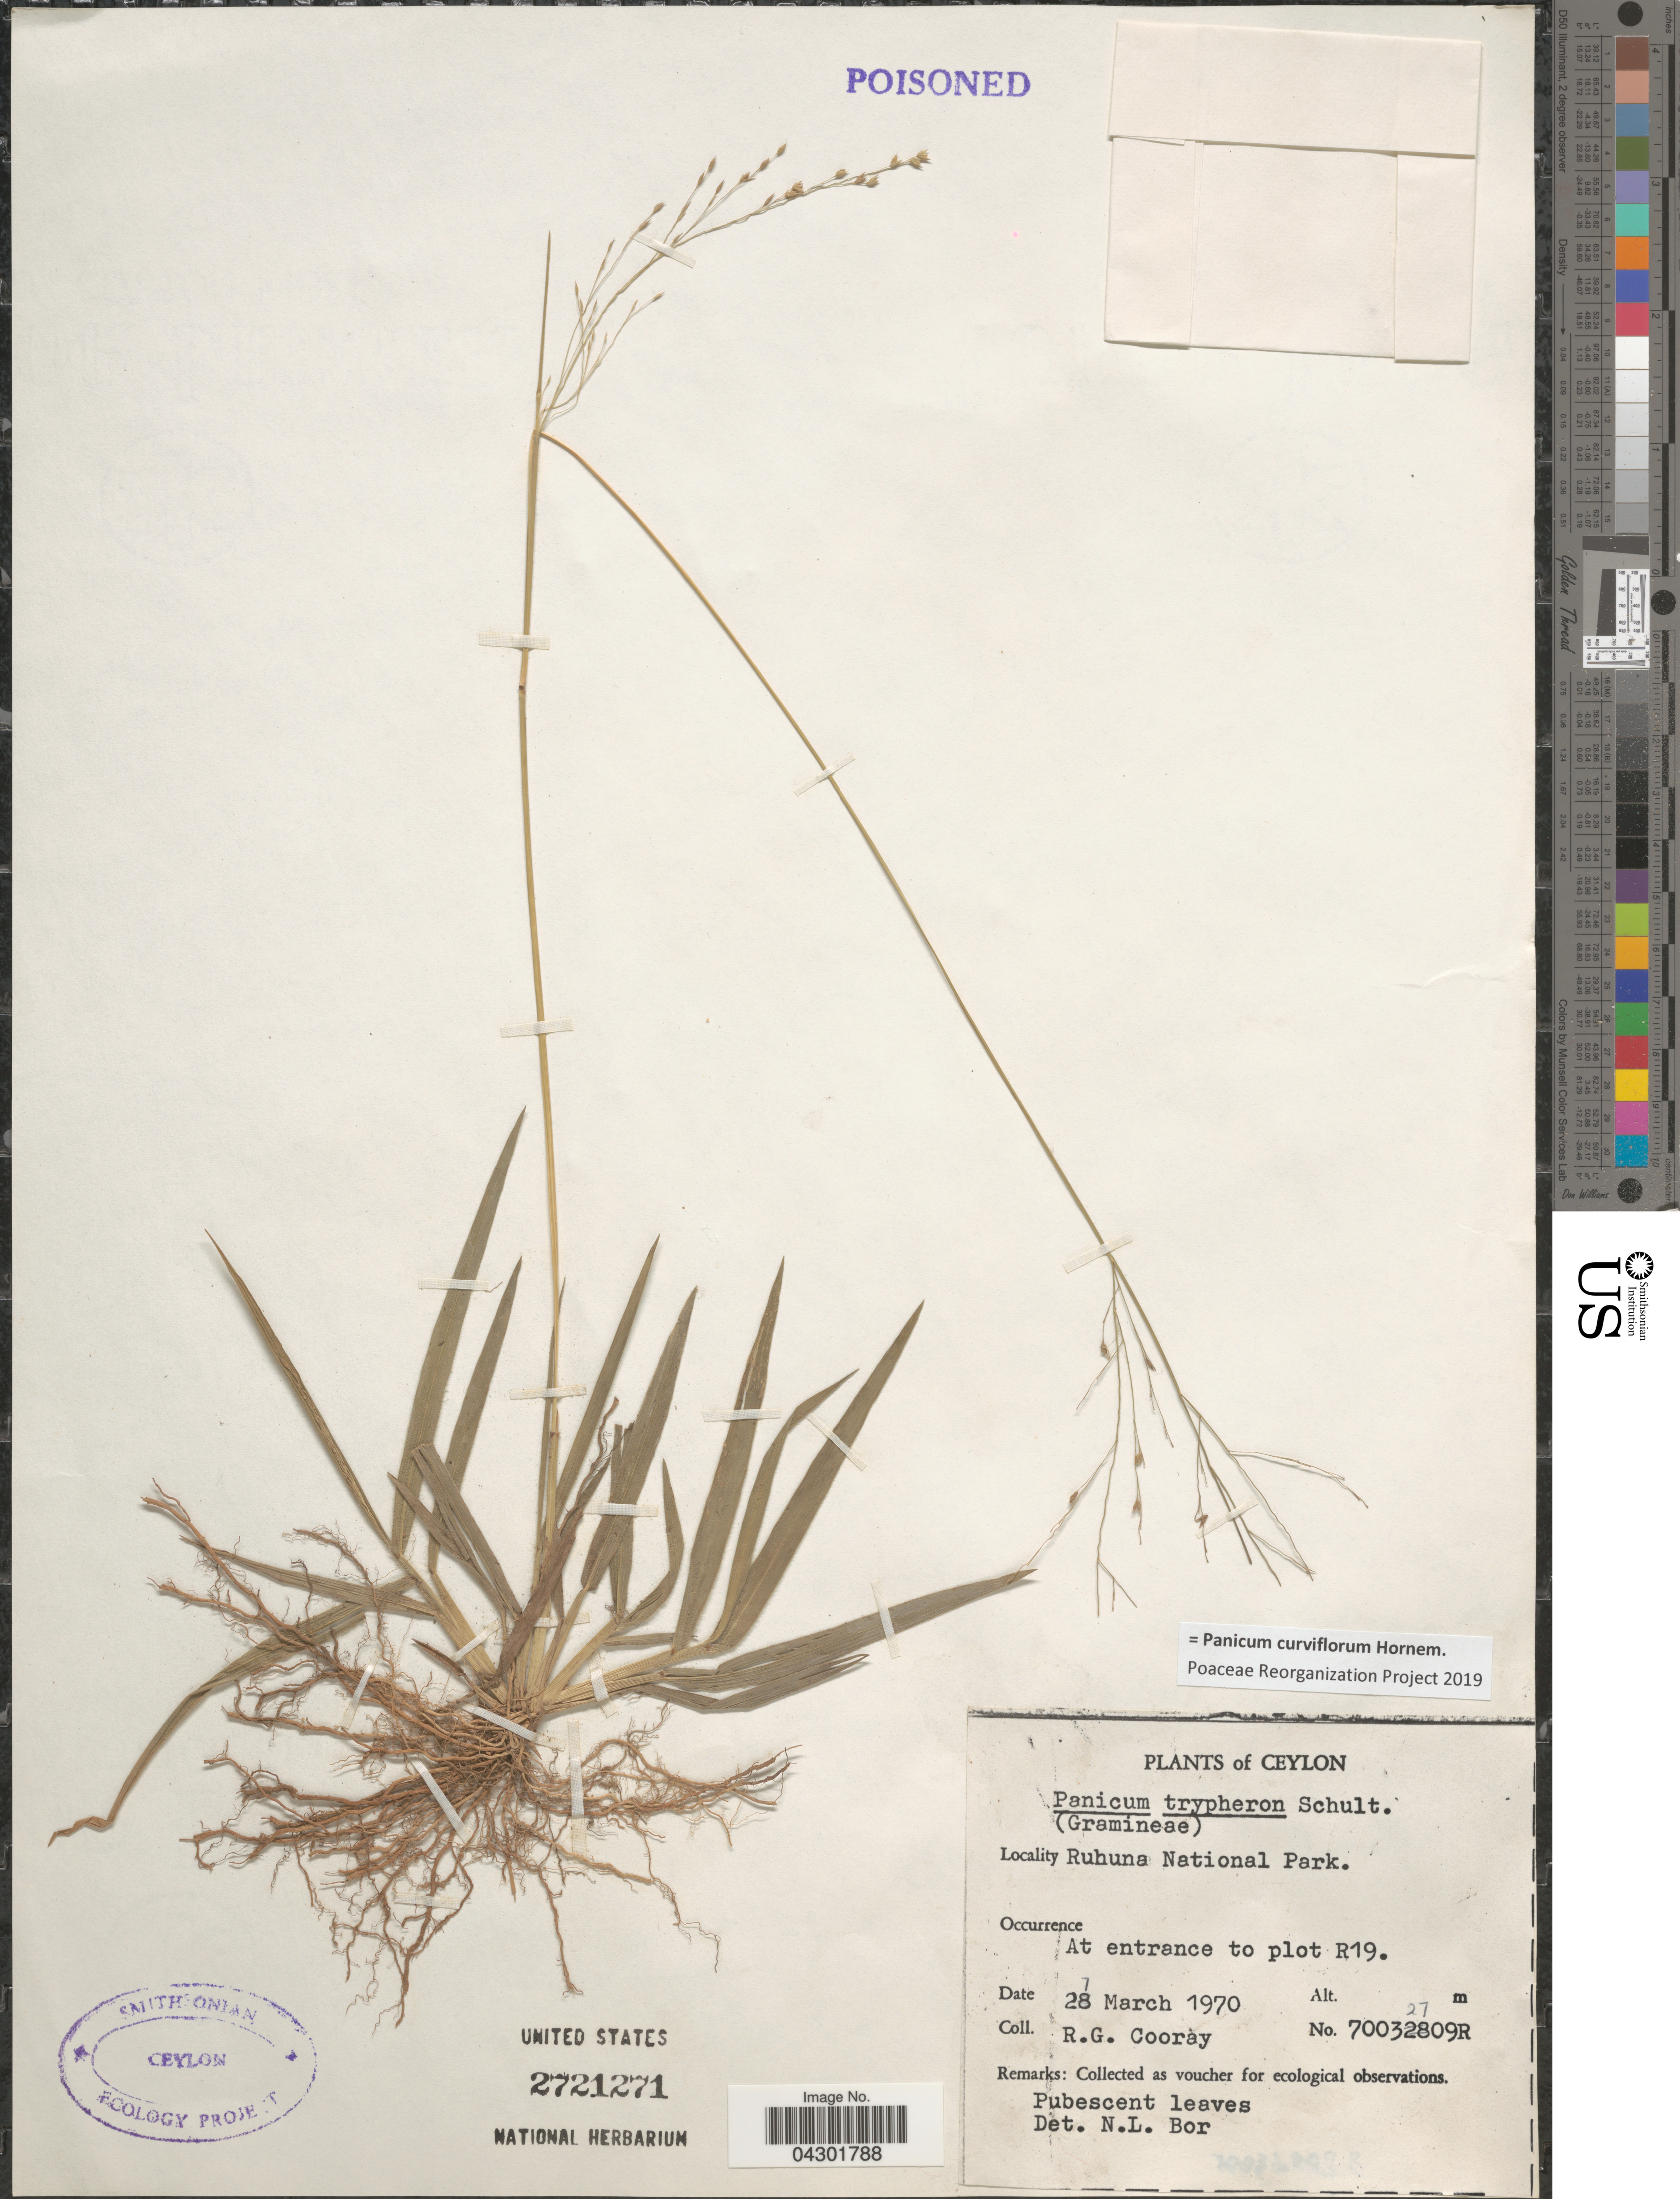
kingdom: Plantae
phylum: Tracheophyta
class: Liliopsida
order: Poales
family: Poaceae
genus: Panicum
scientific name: Panicum curviflorum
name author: Hornem.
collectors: R. Cooray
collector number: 70032709R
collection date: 1970-03-27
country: Sri Lanka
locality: Ceylon. Ruhuna National Park. At entrance to plot R19.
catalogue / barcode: US 2721271